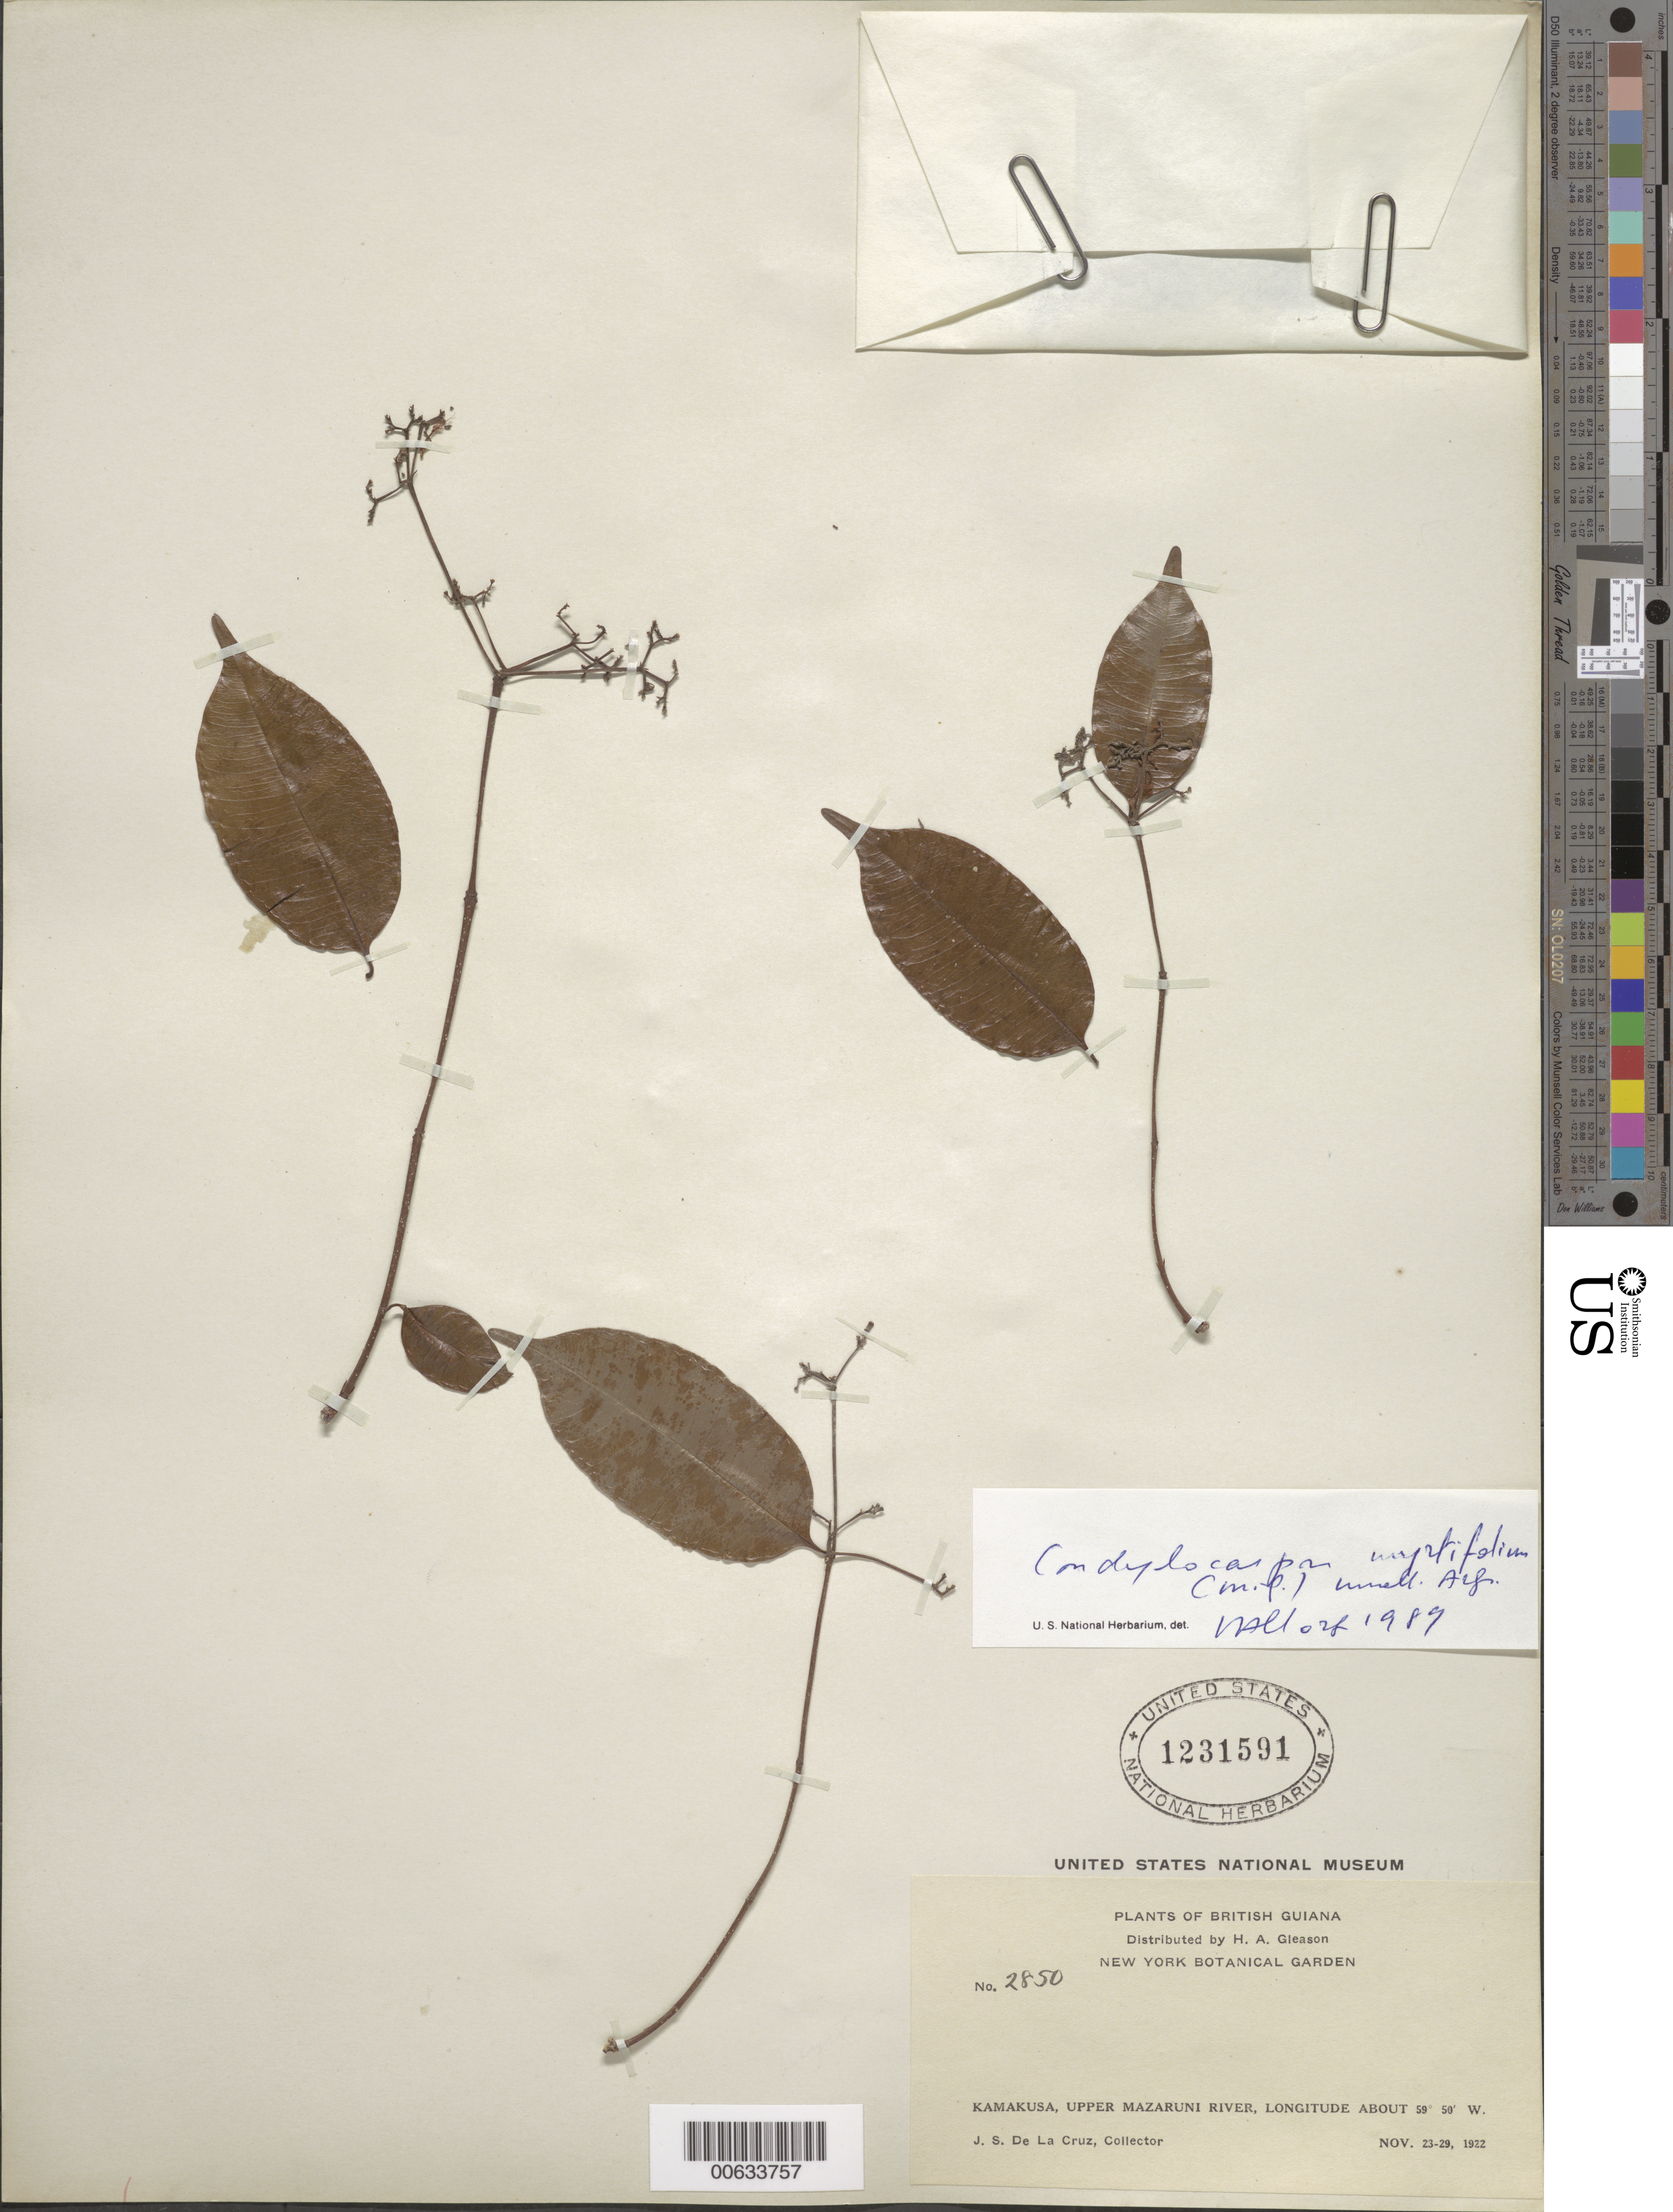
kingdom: Plantae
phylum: Tracheophyta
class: Magnoliopsida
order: Gentianales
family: Apocynaceae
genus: Condylocarpon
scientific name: Condylocarpon myrtifolium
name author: (Miq.) Müll. Arg.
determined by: Allorge, L.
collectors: J. S. de la Cruz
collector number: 2850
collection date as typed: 23-Nov-22 to 29-Nov-22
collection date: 1922-11-23/1922-11-29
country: Guyana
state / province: Cuyuni-Mazaruni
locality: Kamakusa, Upper Mazaruni R.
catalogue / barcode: US 1231591